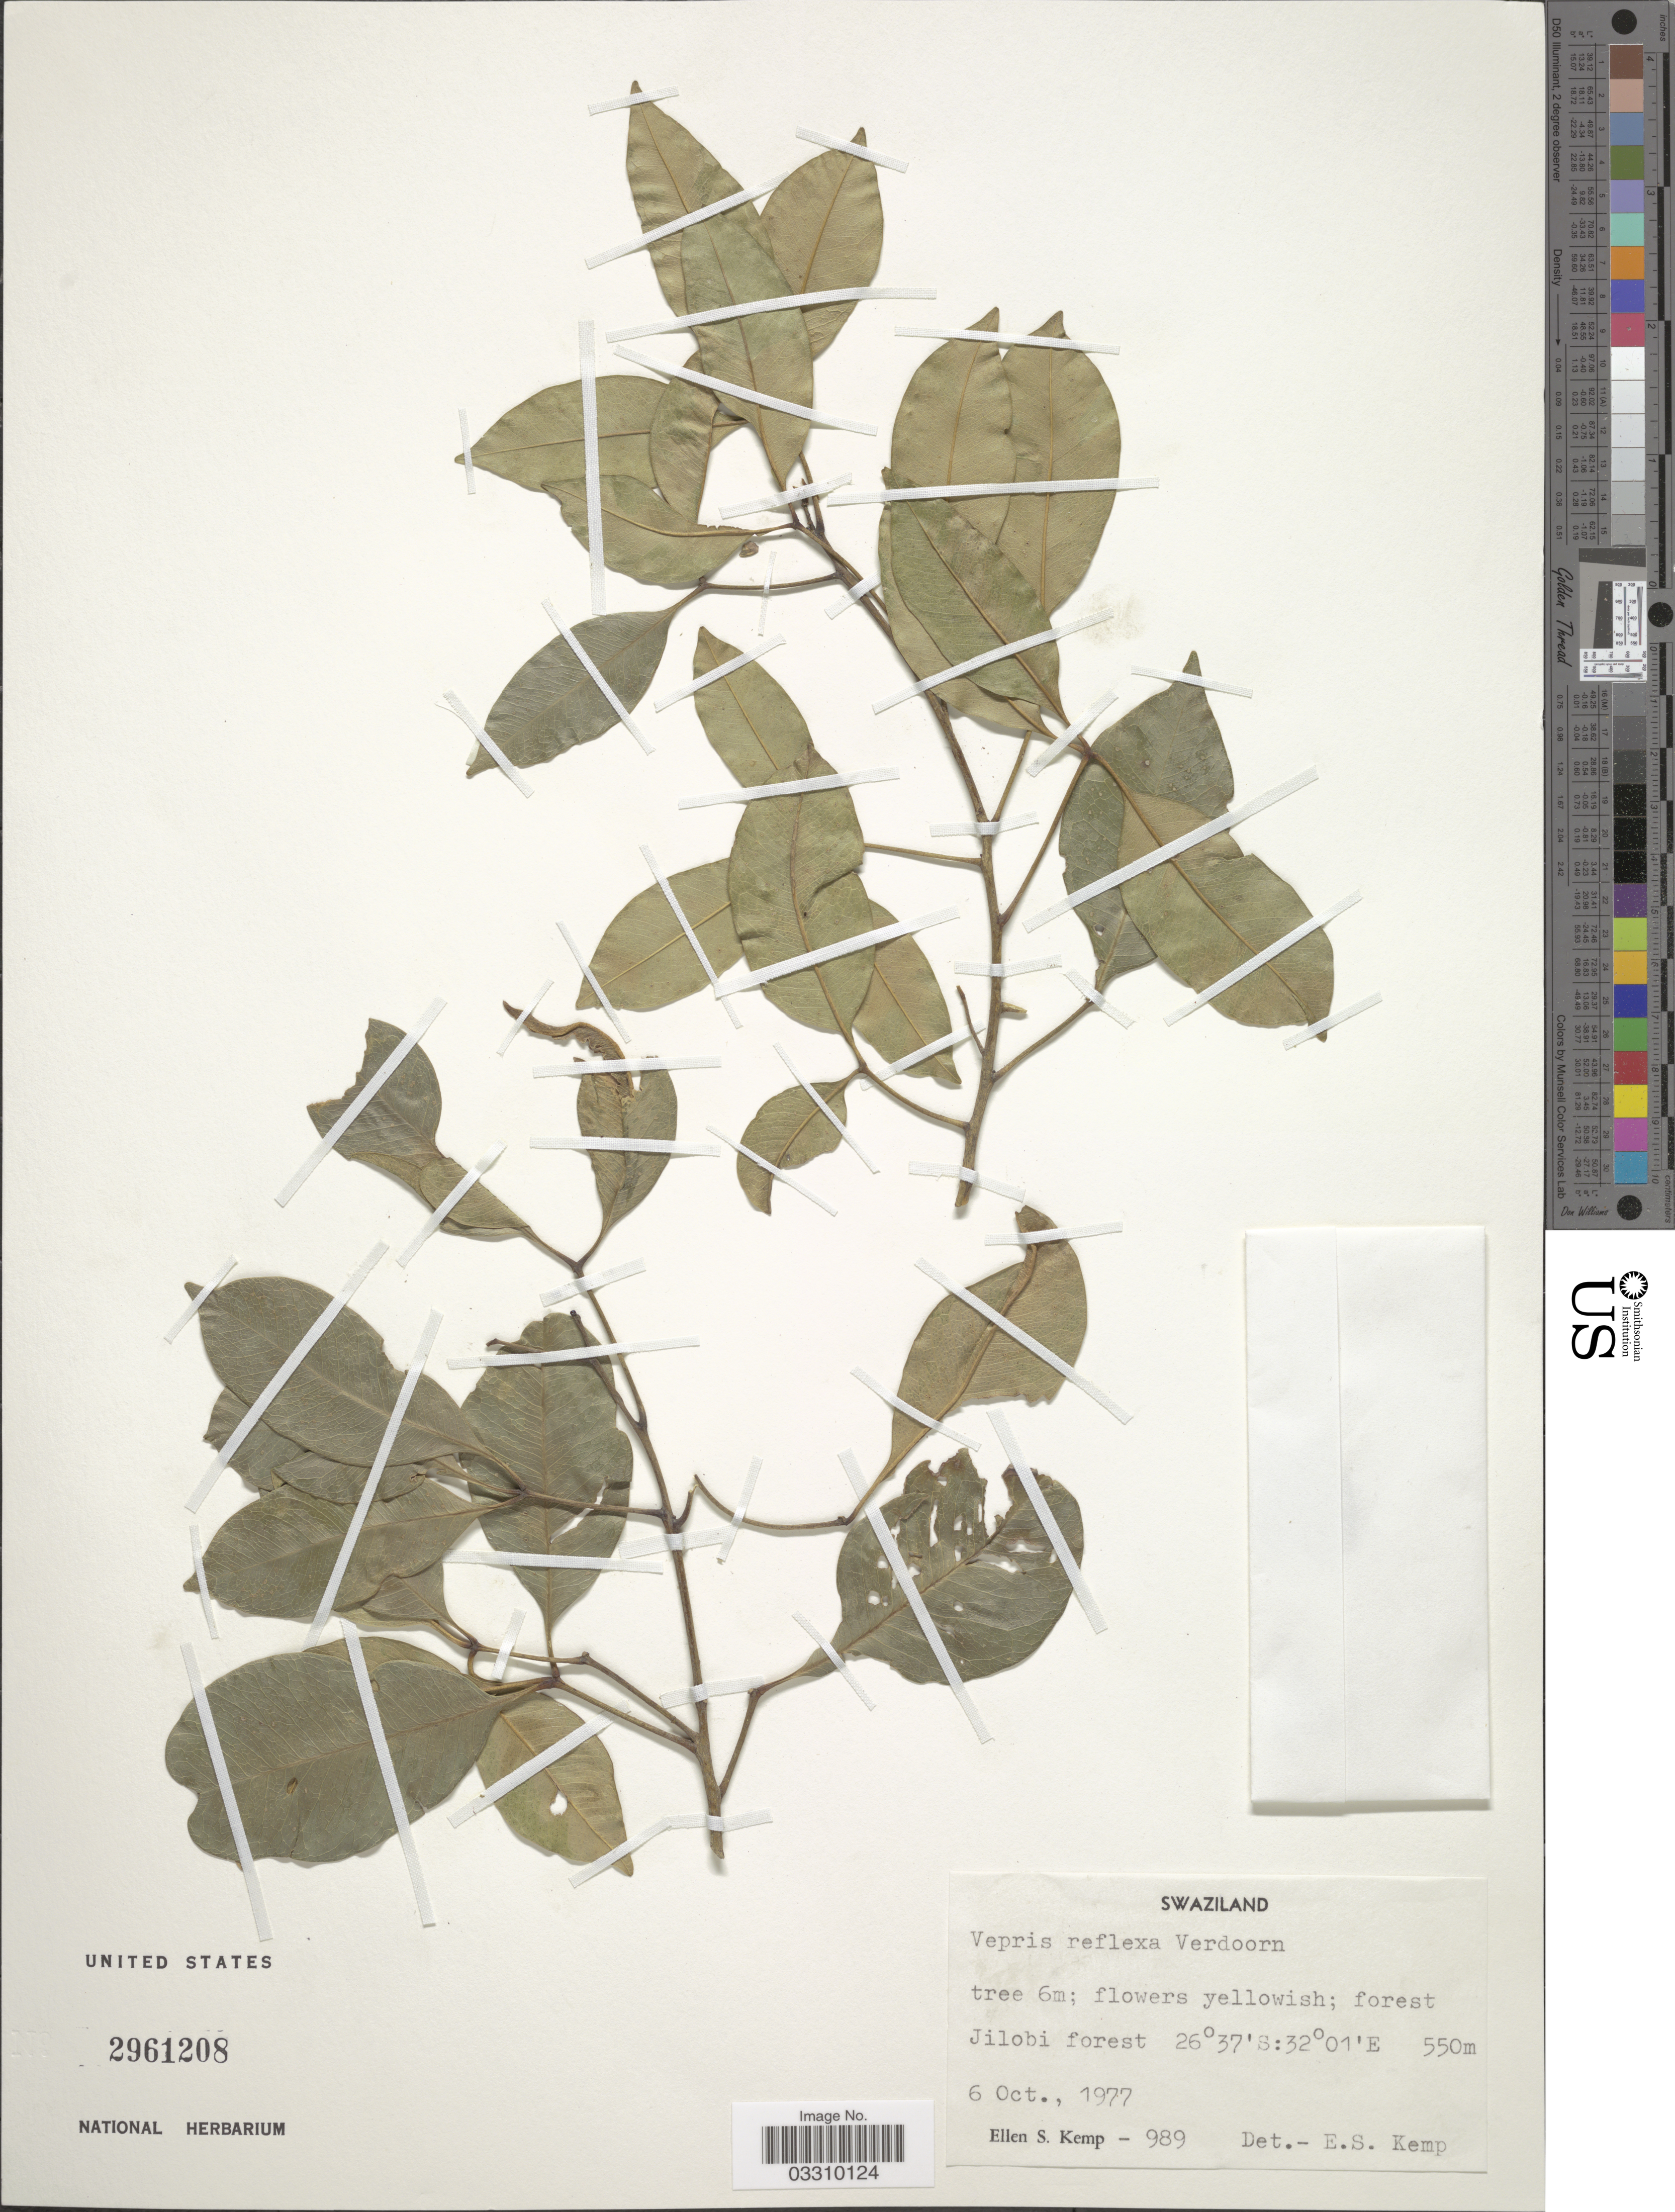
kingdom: Plantae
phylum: Tracheophyta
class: Magnoliopsida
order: Sapindales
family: Rutaceae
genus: Vepris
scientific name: Vepris reflexa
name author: I. Verd.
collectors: E. S. Kemp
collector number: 989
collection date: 1977-10-06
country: Eswatini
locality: Jilobi forest.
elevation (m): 550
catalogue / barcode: US 2961208